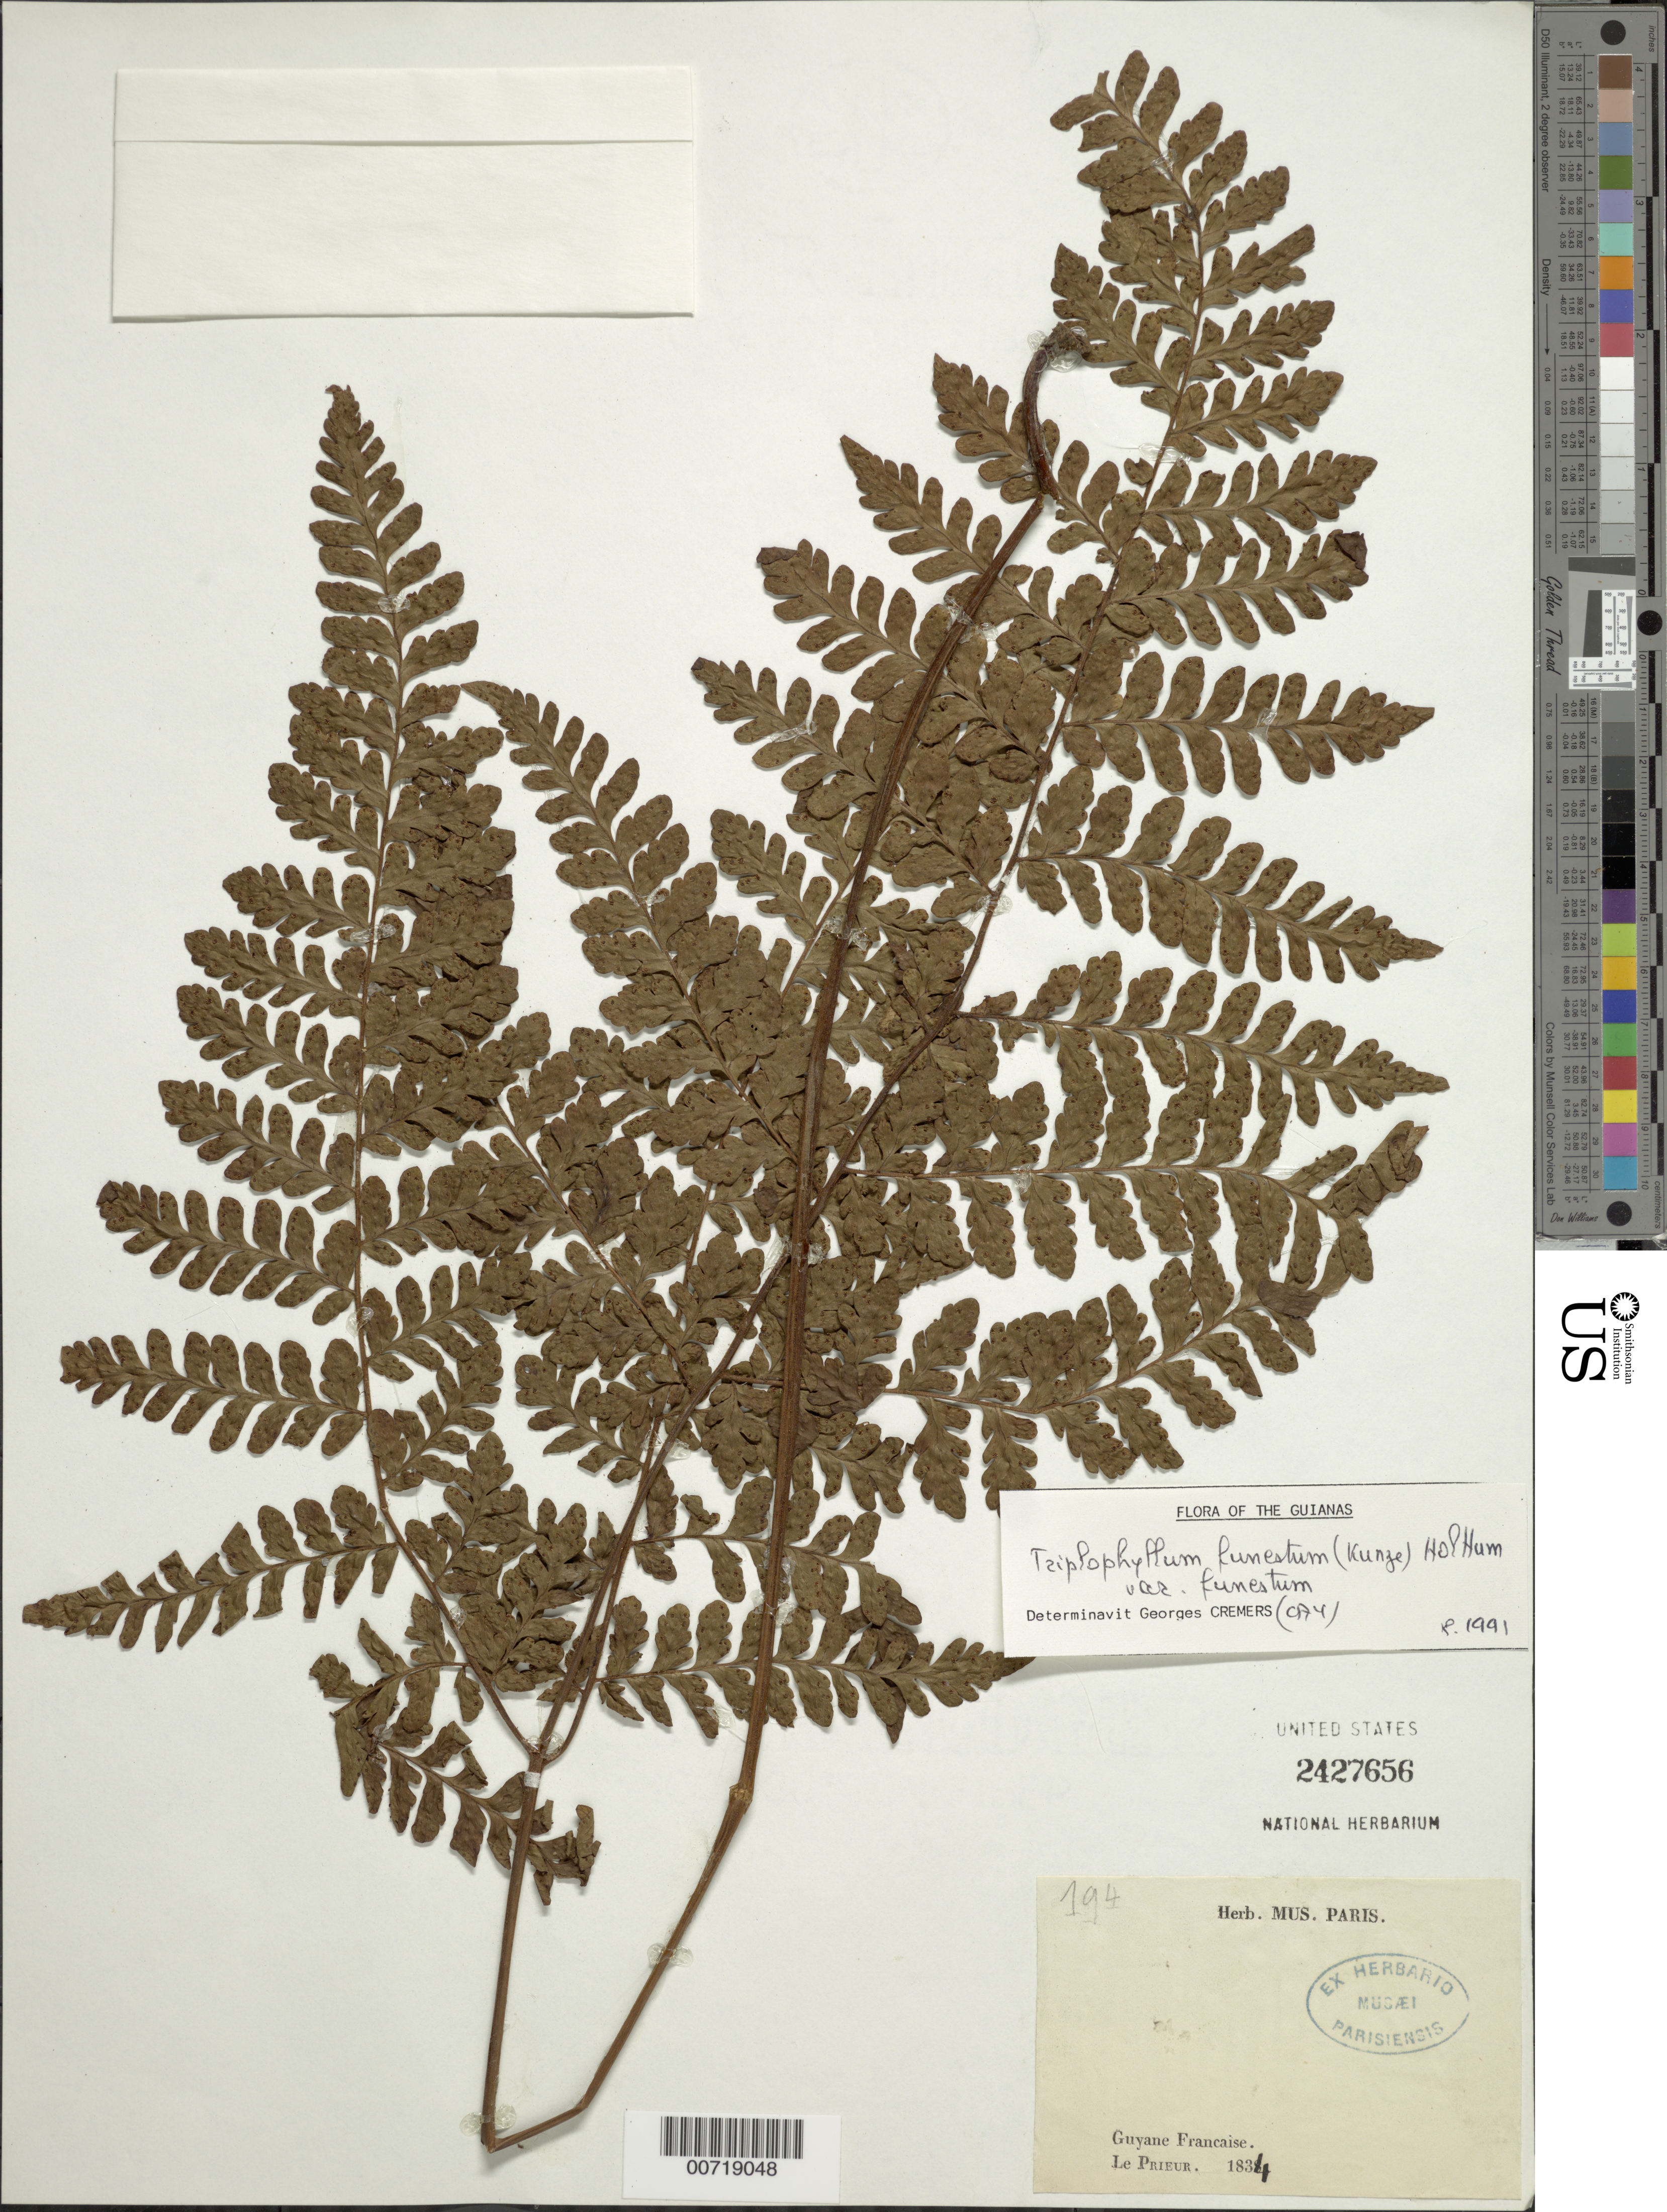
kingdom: Plantae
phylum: Tracheophyta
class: Polypodiopsida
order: Polypodiales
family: Tectariaceae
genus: Triplophyllum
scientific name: Triplophyllum funestum var. funestum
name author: (Kunze) Holttum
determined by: Cremers, Georges A.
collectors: F. M. R. Leprieur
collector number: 194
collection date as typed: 1834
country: French Guiana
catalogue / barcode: US 2427656